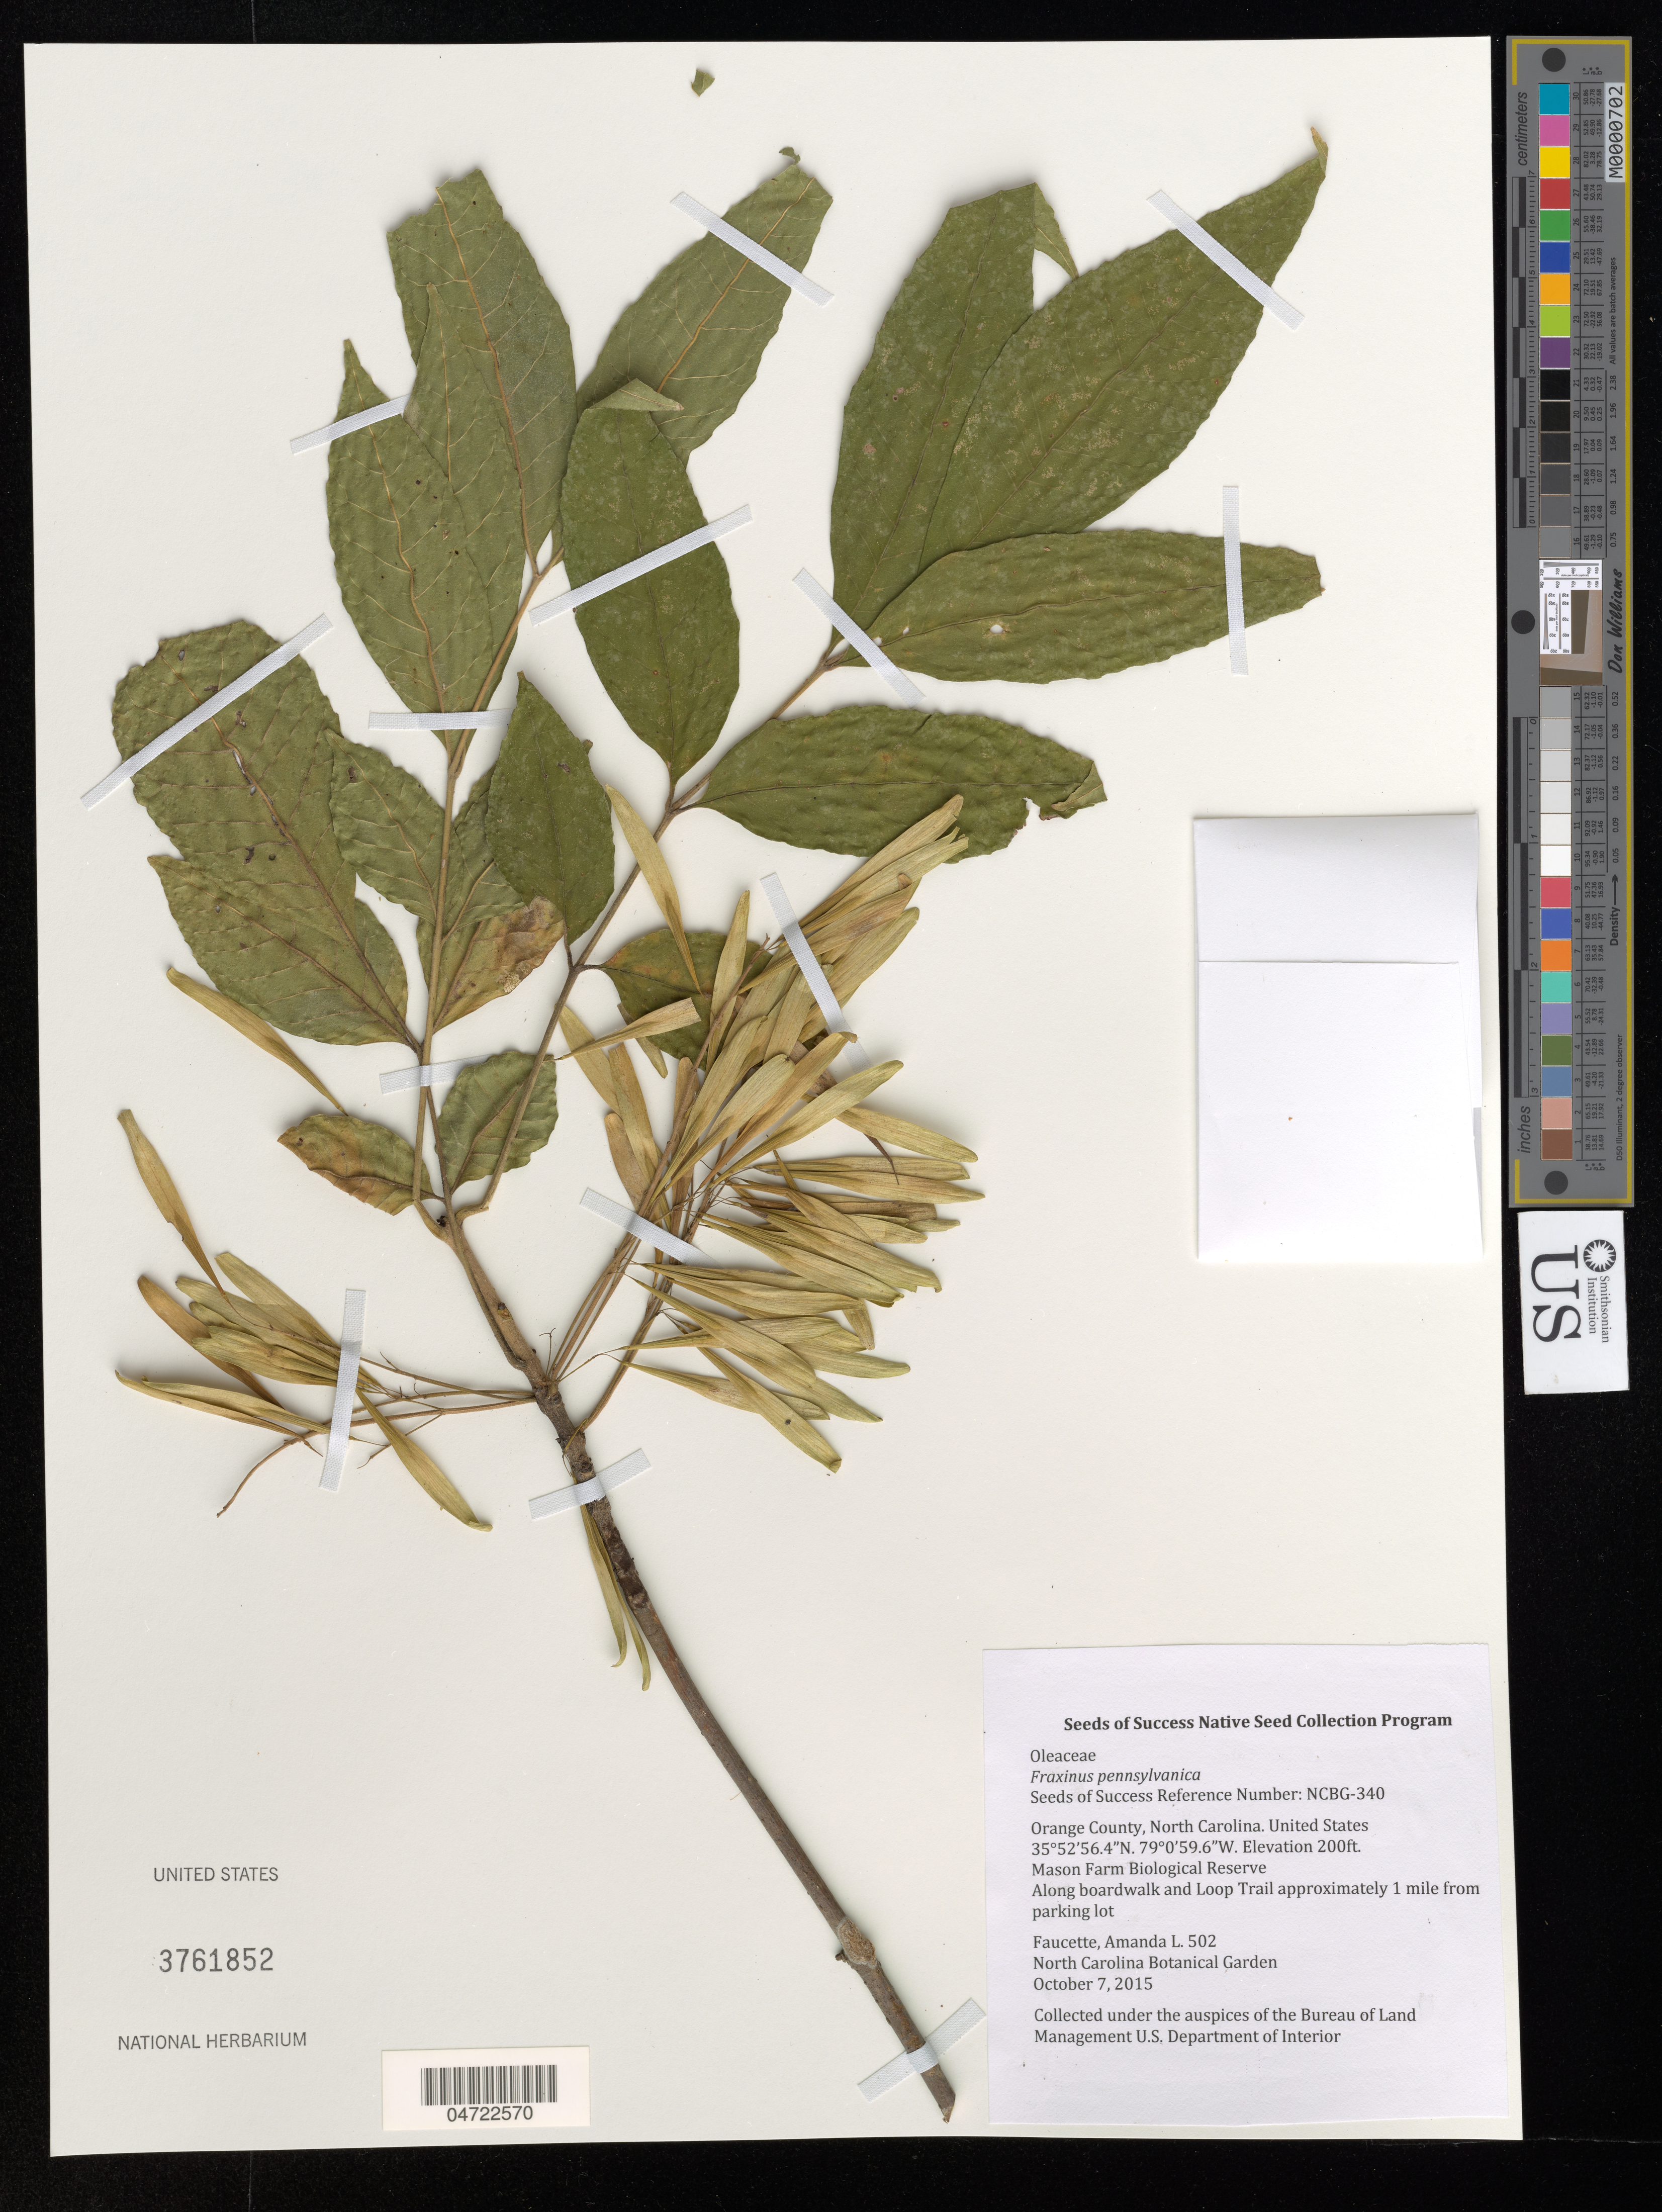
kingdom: Plantae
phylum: Tracheophyta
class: Magnoliopsida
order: Lamiales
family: Oleaceae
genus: Fraxinus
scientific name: Fraxinus pennsylvanica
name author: Marshall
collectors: A. Faucette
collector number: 502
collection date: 2015-10-07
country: United States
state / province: North Carolina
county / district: Orange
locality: Orange County. Mason Farm Biological Reserve. Along boardwalk and Loop Trail approximately 1 mile from parking lot.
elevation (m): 61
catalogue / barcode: US 3761852